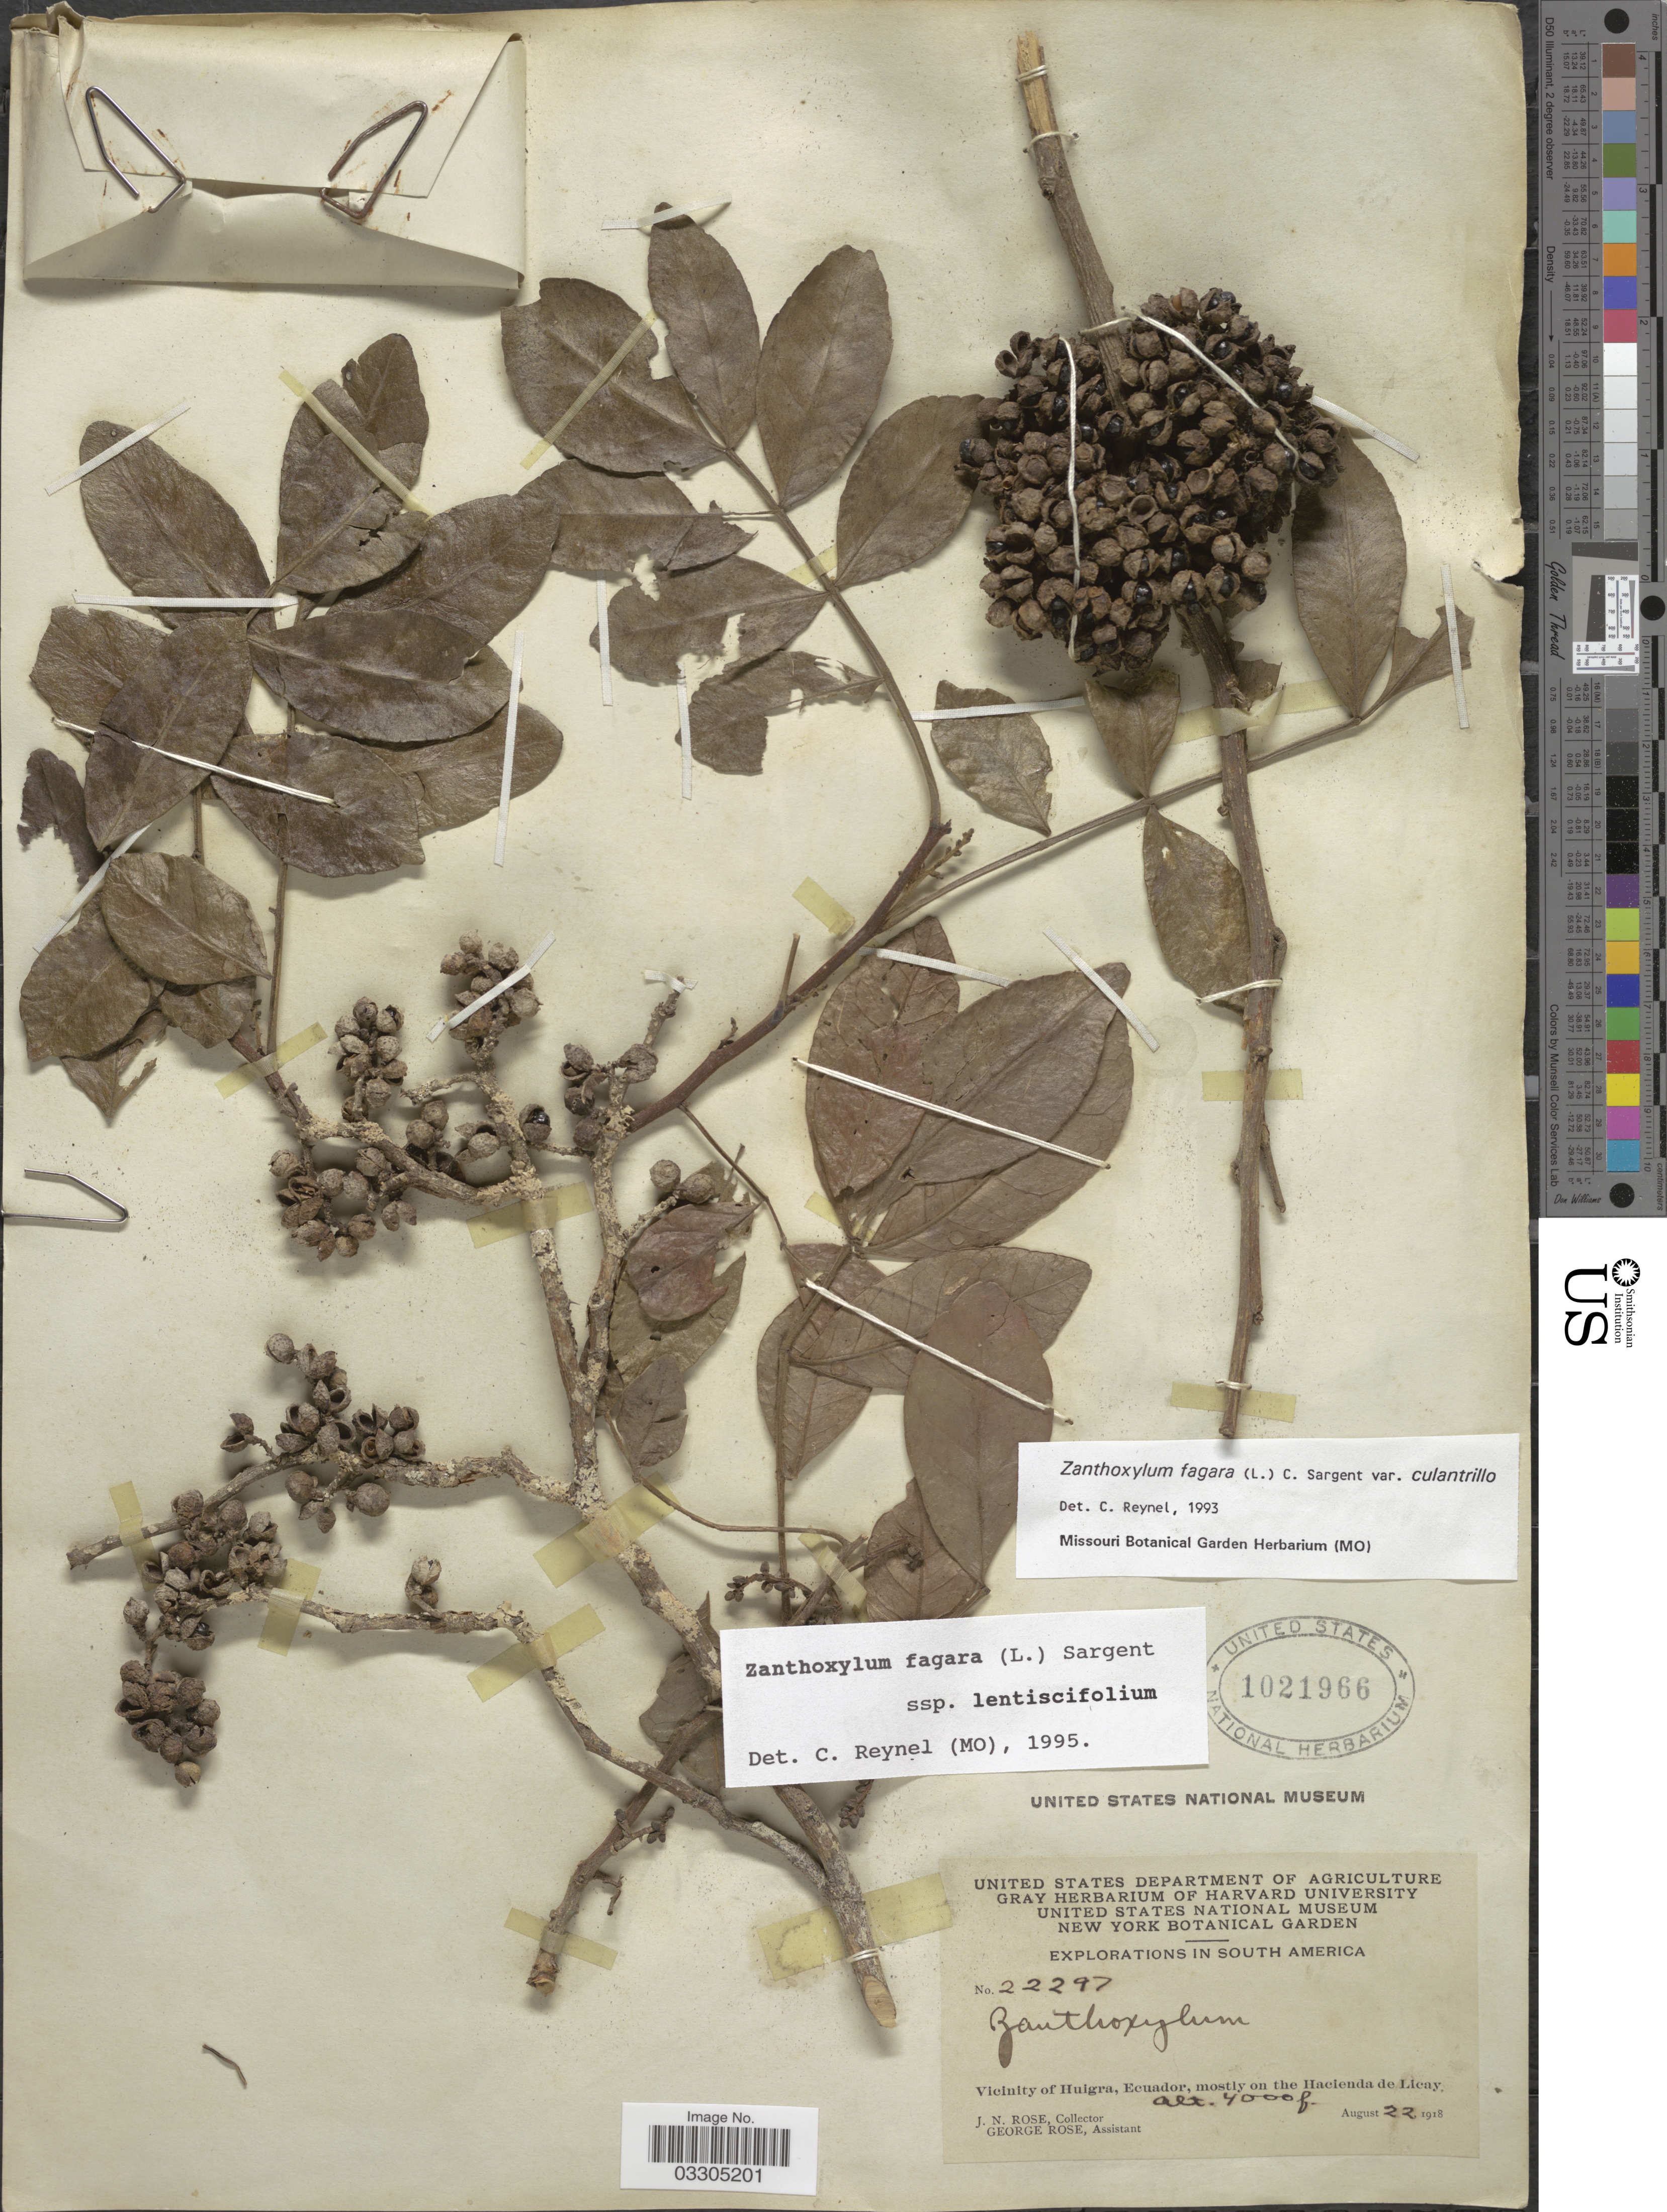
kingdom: Plantae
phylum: Tracheophyta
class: Magnoliopsida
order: Sapindales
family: Rutaceae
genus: Zanthoxylum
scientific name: Zanthoxylum culantrillo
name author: Kunth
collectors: J. N. Rose & G. Rose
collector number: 22297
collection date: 1918-08-22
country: Ecuador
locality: Vicinity of Huigra, mostly on the Hacienda de Licay.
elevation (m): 1219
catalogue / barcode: US 1021966